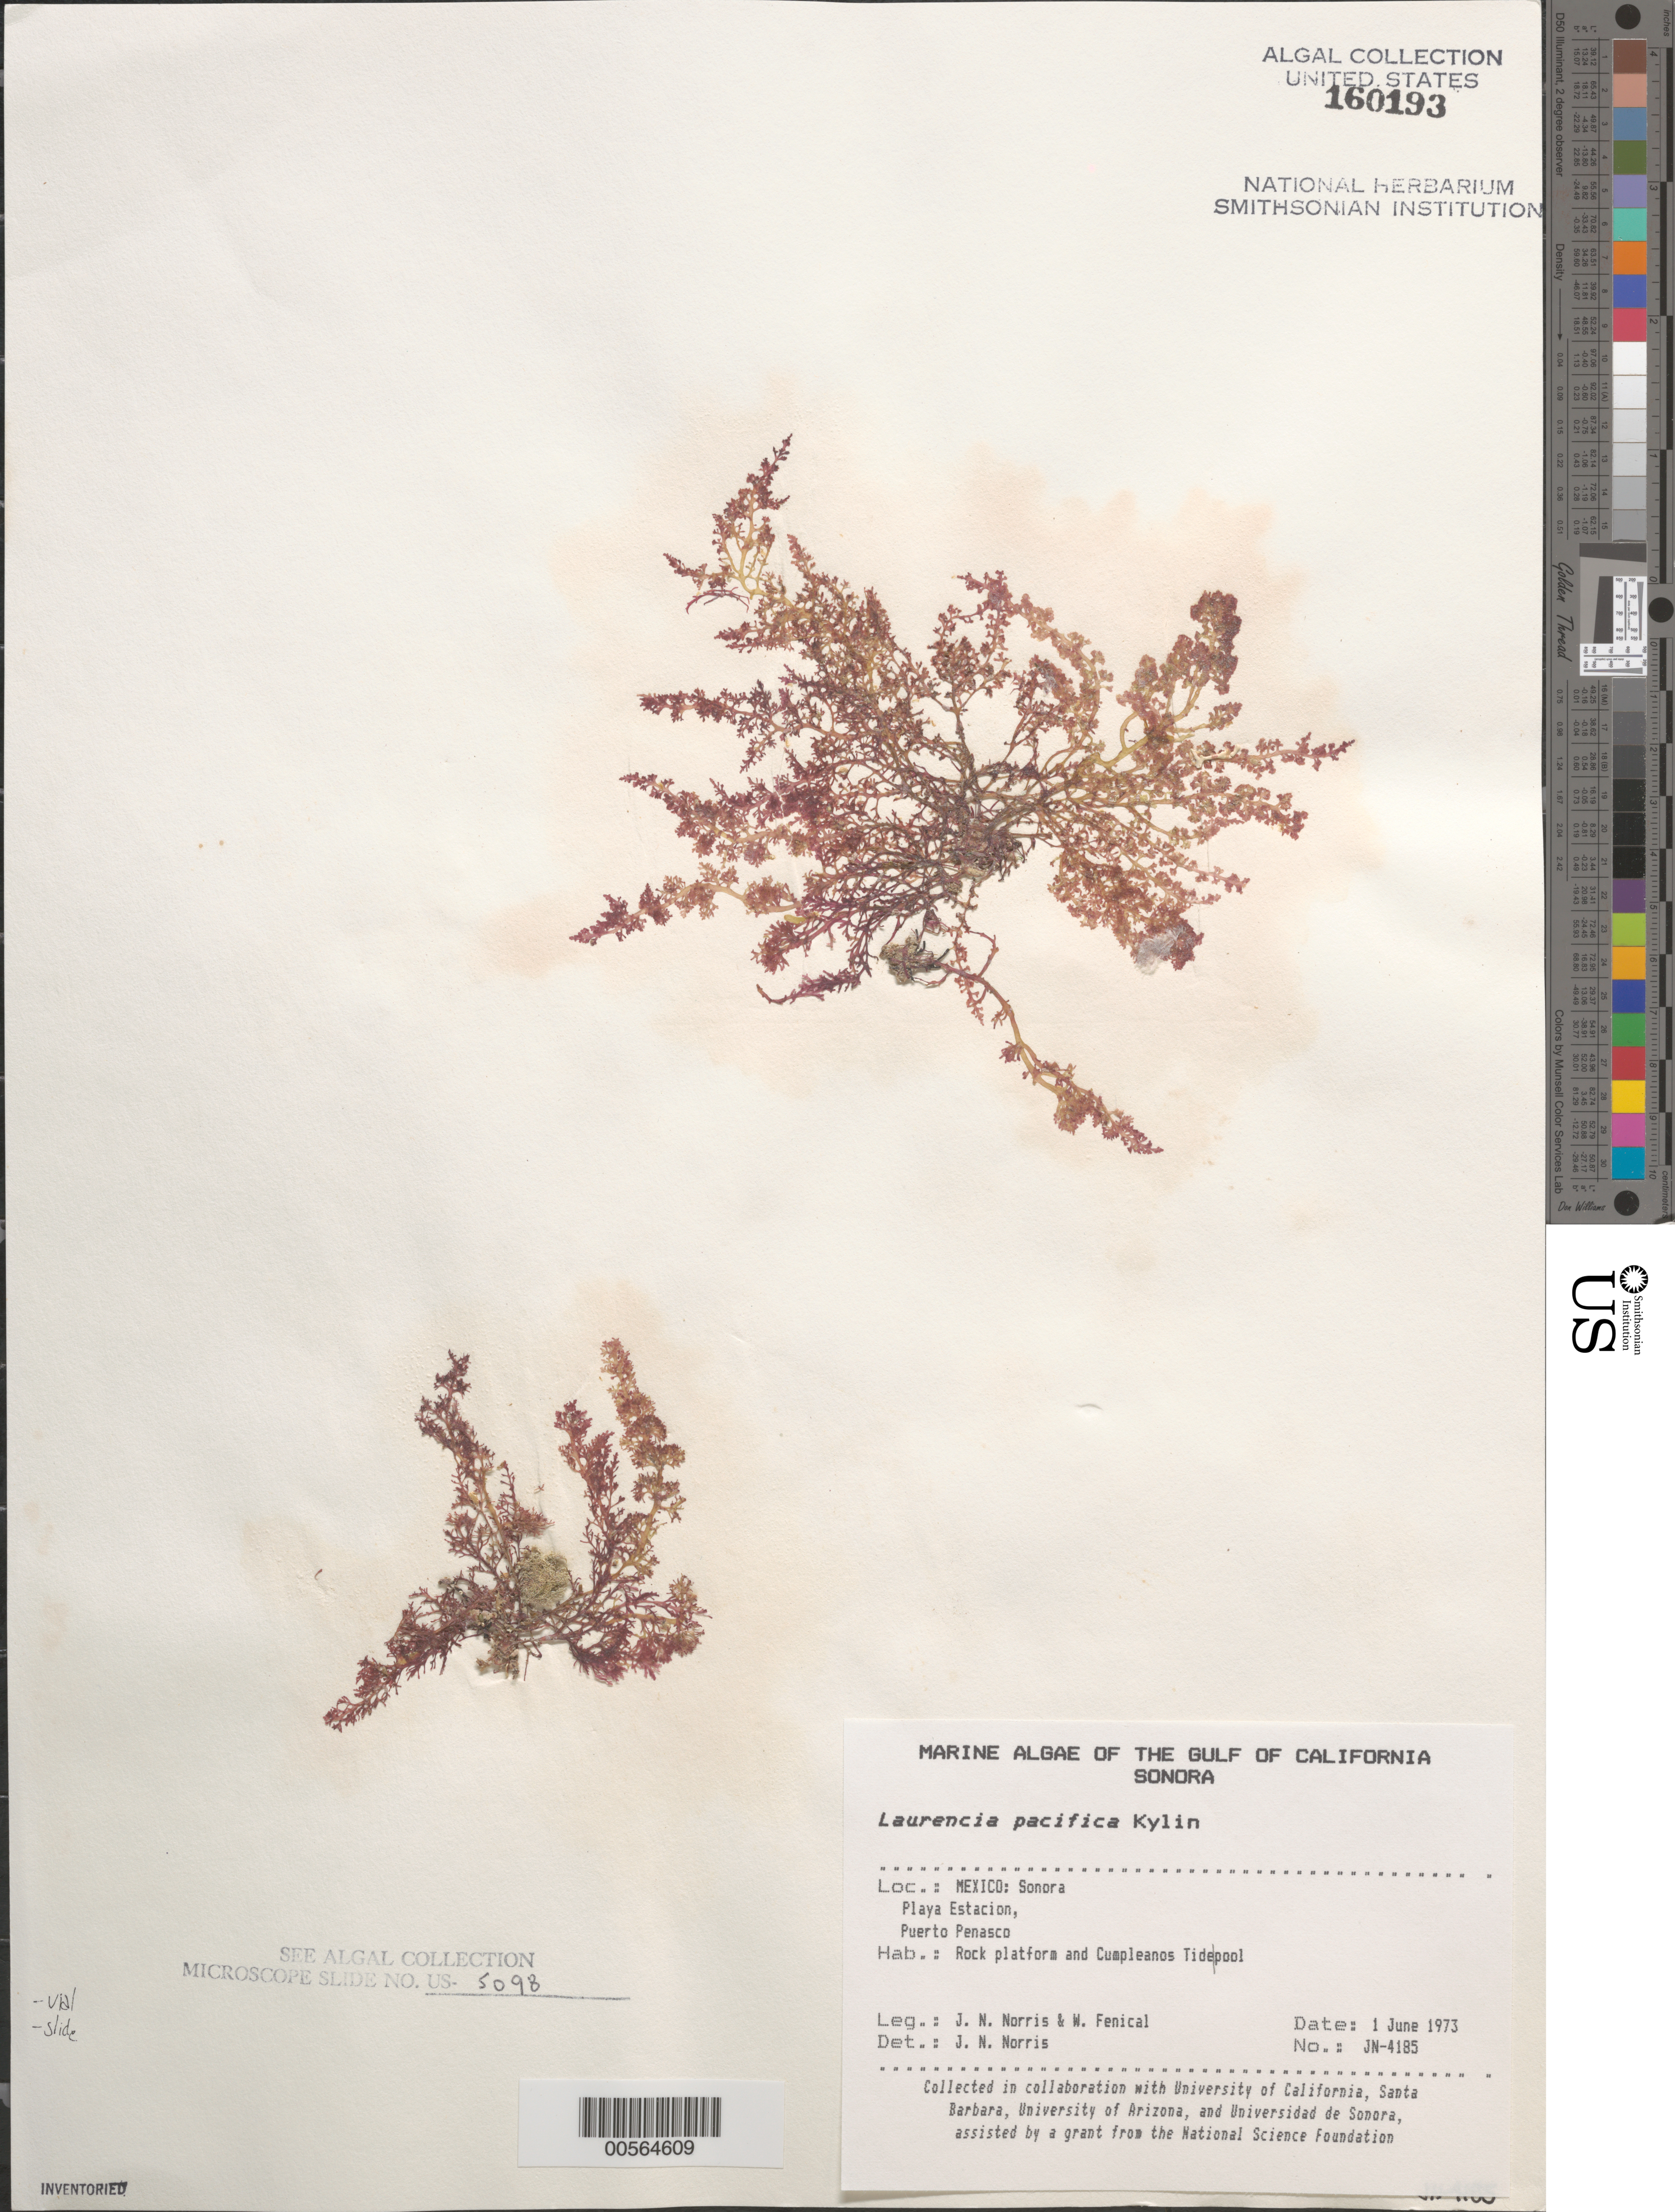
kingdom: Plantae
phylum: Rhodophyta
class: Florideophyceae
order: Ceramiales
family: Rhodomelaceae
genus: Laurencia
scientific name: Laurencia pacifica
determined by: Norris, James N.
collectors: J. N. Norris & W. Fenical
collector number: JN-4185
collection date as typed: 01 Jun 1973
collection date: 1973-06-01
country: Mexico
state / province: Sonora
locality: Playa Estacion, Puerto Penasco, Cumpleanos Tide Pool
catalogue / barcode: US 160193